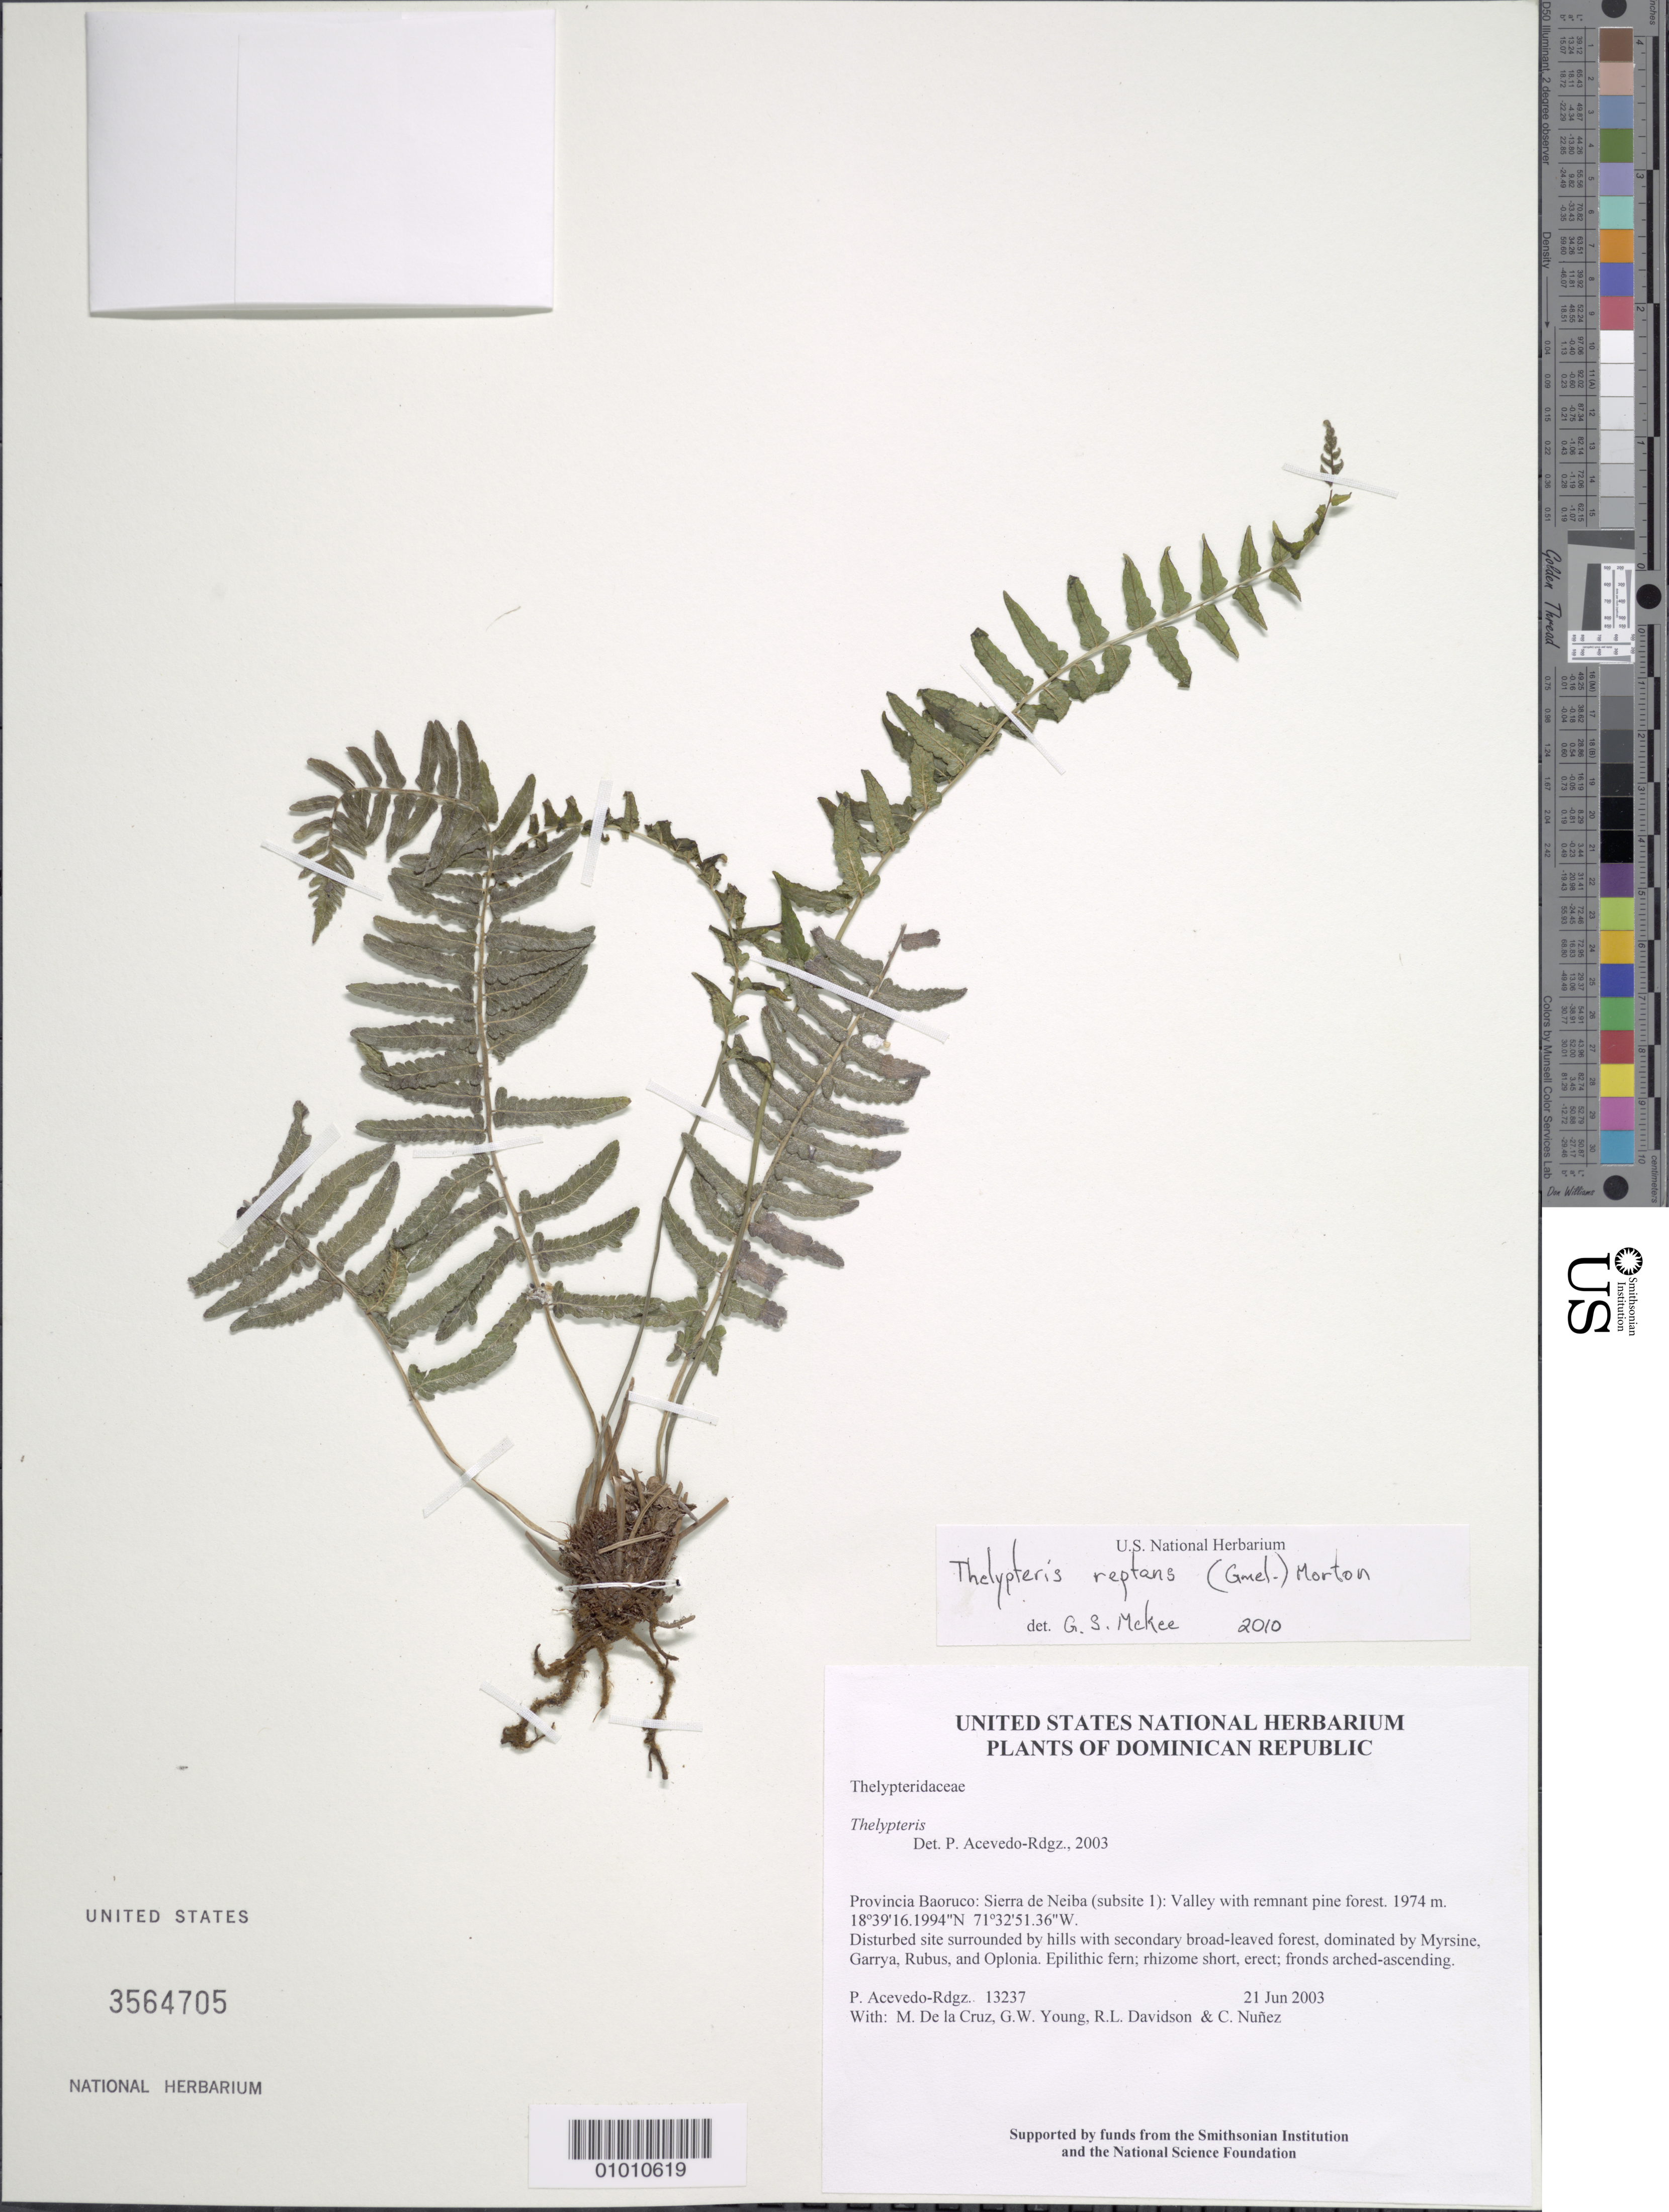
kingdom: Plantae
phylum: Tracheophyta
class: Polypodiopsida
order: Polypodiales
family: Thelypteridaceae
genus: Goniopteris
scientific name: Goniopteris reptans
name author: (J.F. Gmel.) C. Presl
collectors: P. Acevedo-Rodr., M. de la Cruz, J. Rawlins, G. Young, R. Davidson & C. Nunez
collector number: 13237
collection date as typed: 21 Jun 2003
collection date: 2003-06-21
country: Dominican Republic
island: Hispaniola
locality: Provincia Baoruco: Sierra de Neiba (subsite 1): Valley with remnant pine forest.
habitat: Disturbed site surrounded by hills with secondary broad-leaved forest, dominated by Myrsine, Garrya, Rubus, and Oplonia.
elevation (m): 1974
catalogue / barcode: US 3564705